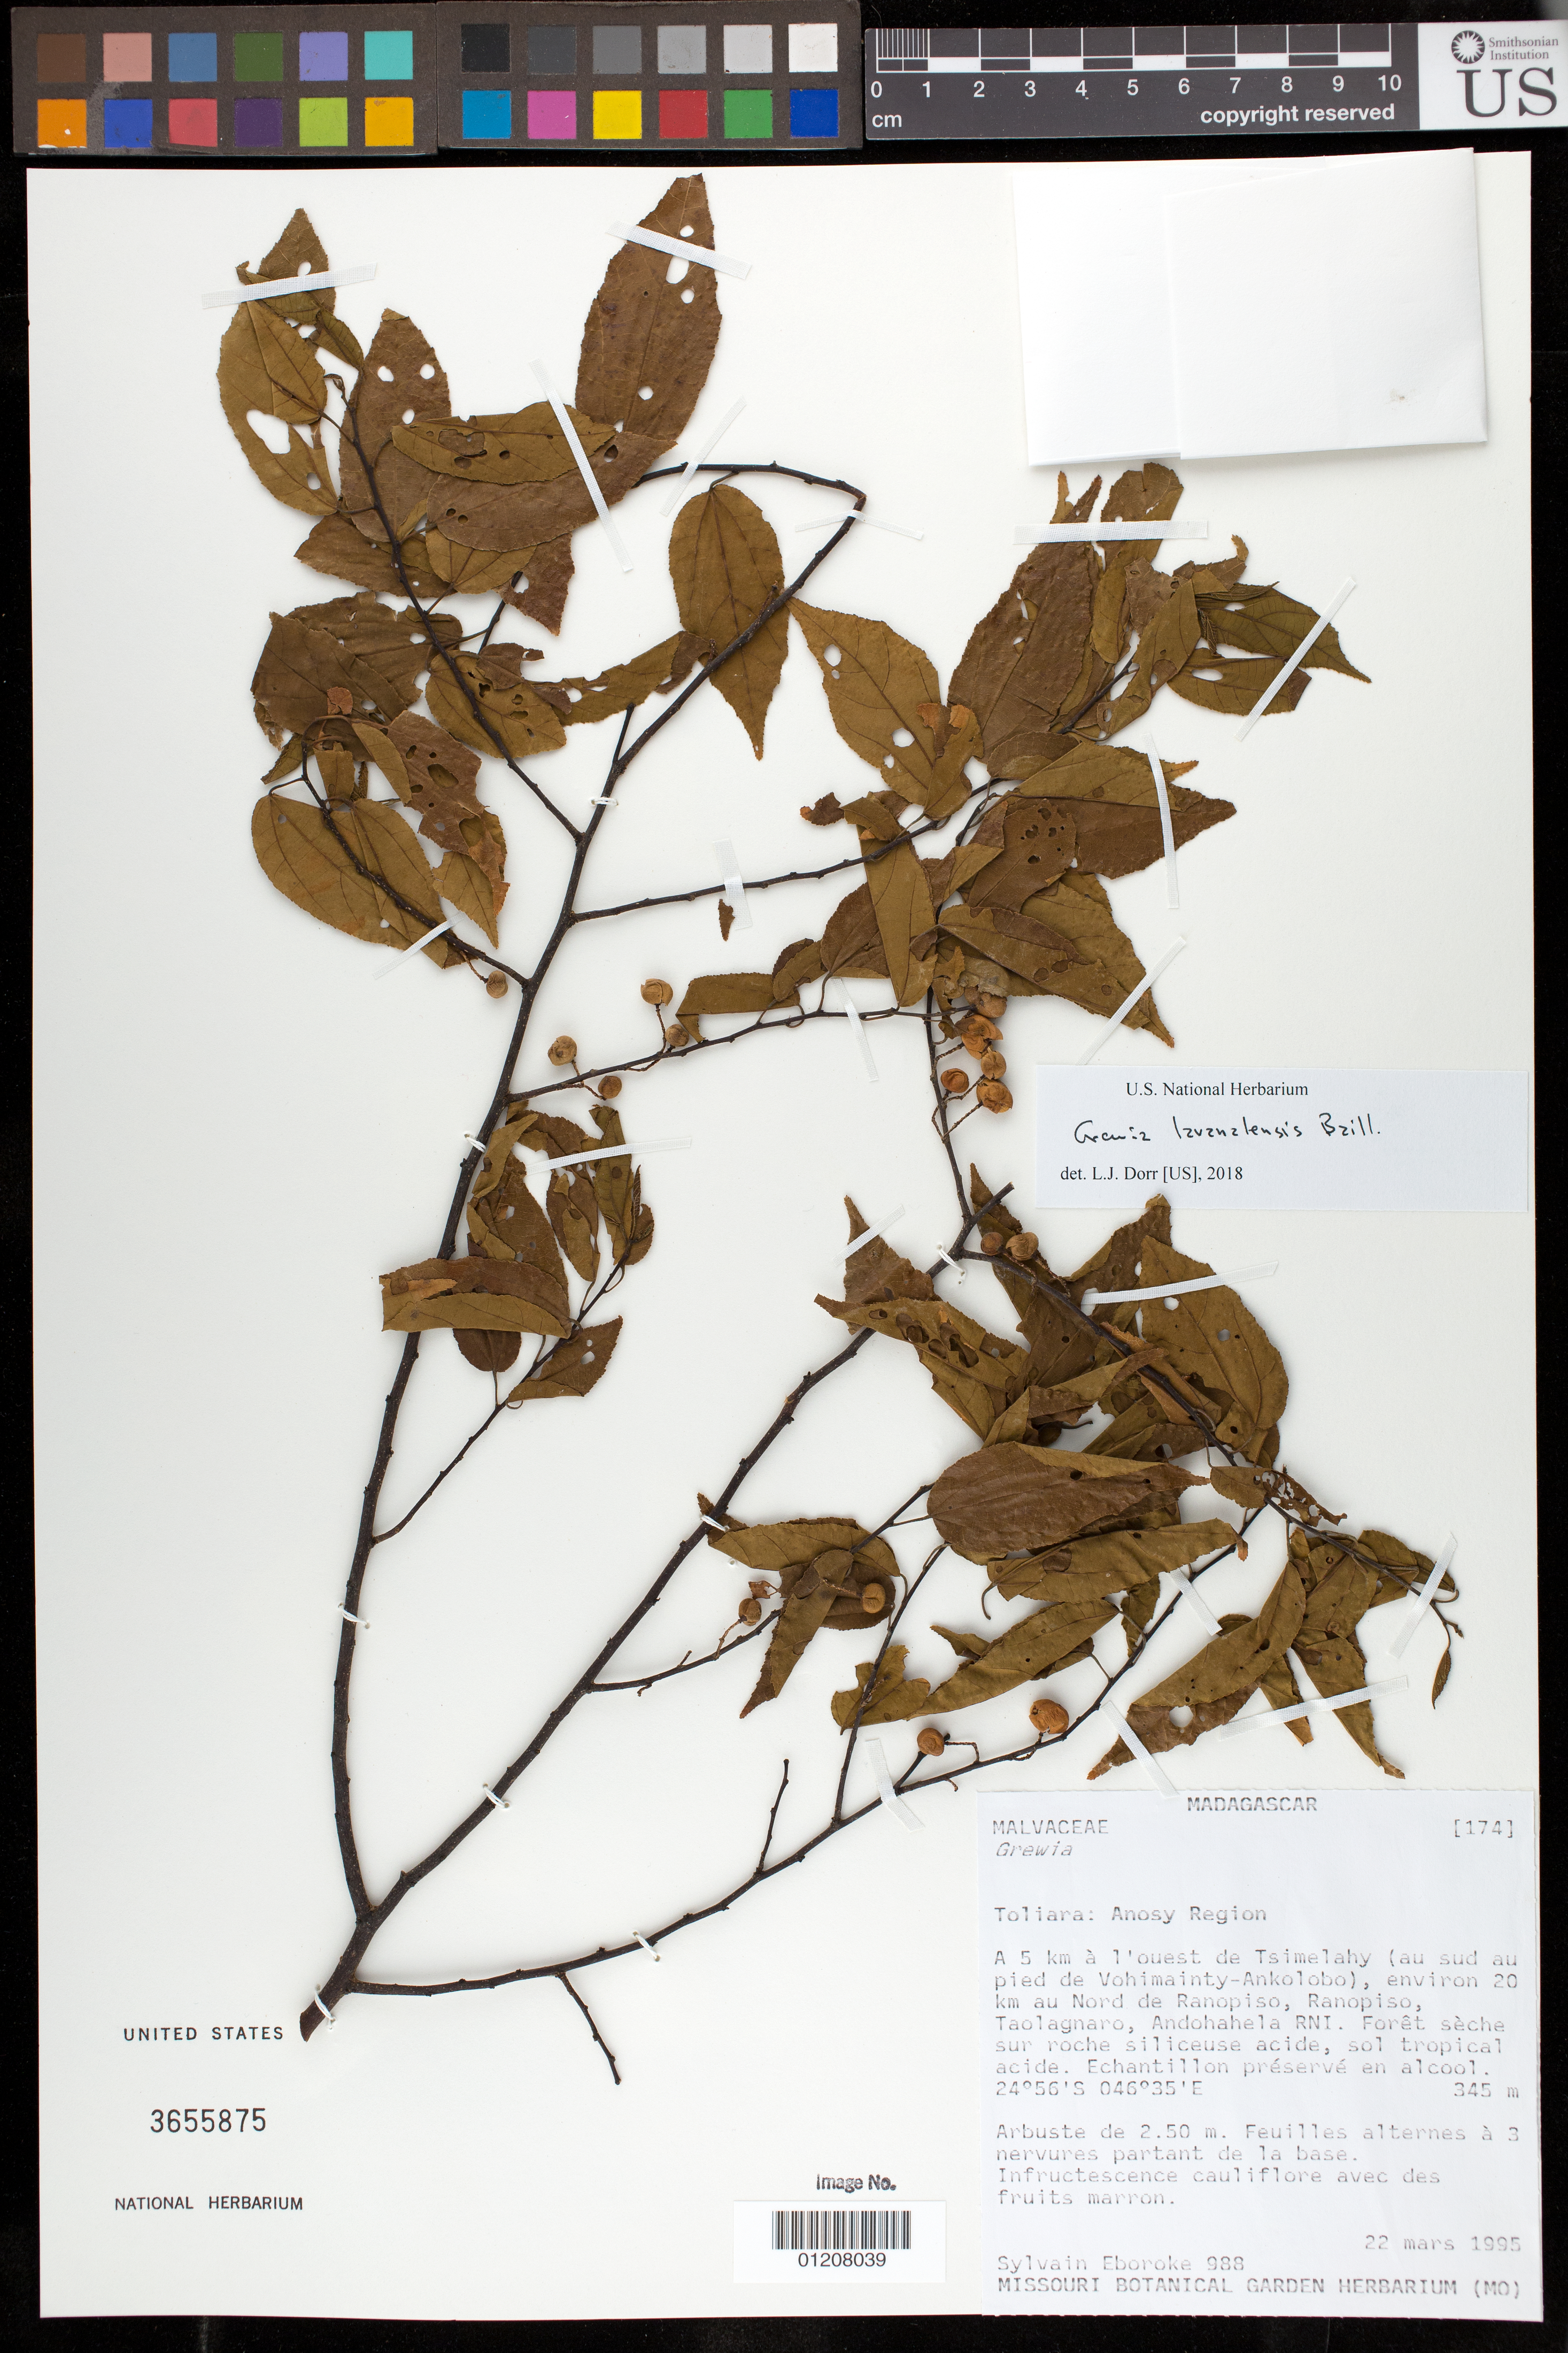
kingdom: Plantae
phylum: Tracheophyta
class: Magnoliopsida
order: Malvales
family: Malvaceae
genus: Grewia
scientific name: Grewia lavanalensis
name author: Baill.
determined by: Dorr, L. J., (BOT), Smithsonian Institution - National Museum of Natural History (UNITED STATES)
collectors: S. Eboroke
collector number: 988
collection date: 1995-03-22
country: Madagascar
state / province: Anosy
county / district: Toliara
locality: A 5 km a l'ouest de Tsimelahy (au sud au pied de Vohimainty-Ankolobo), environ 20 km au Nord de Ranopiso, Ranopiso, Taolagnoro, Andohahela RNI.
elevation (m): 345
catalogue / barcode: US 3655875